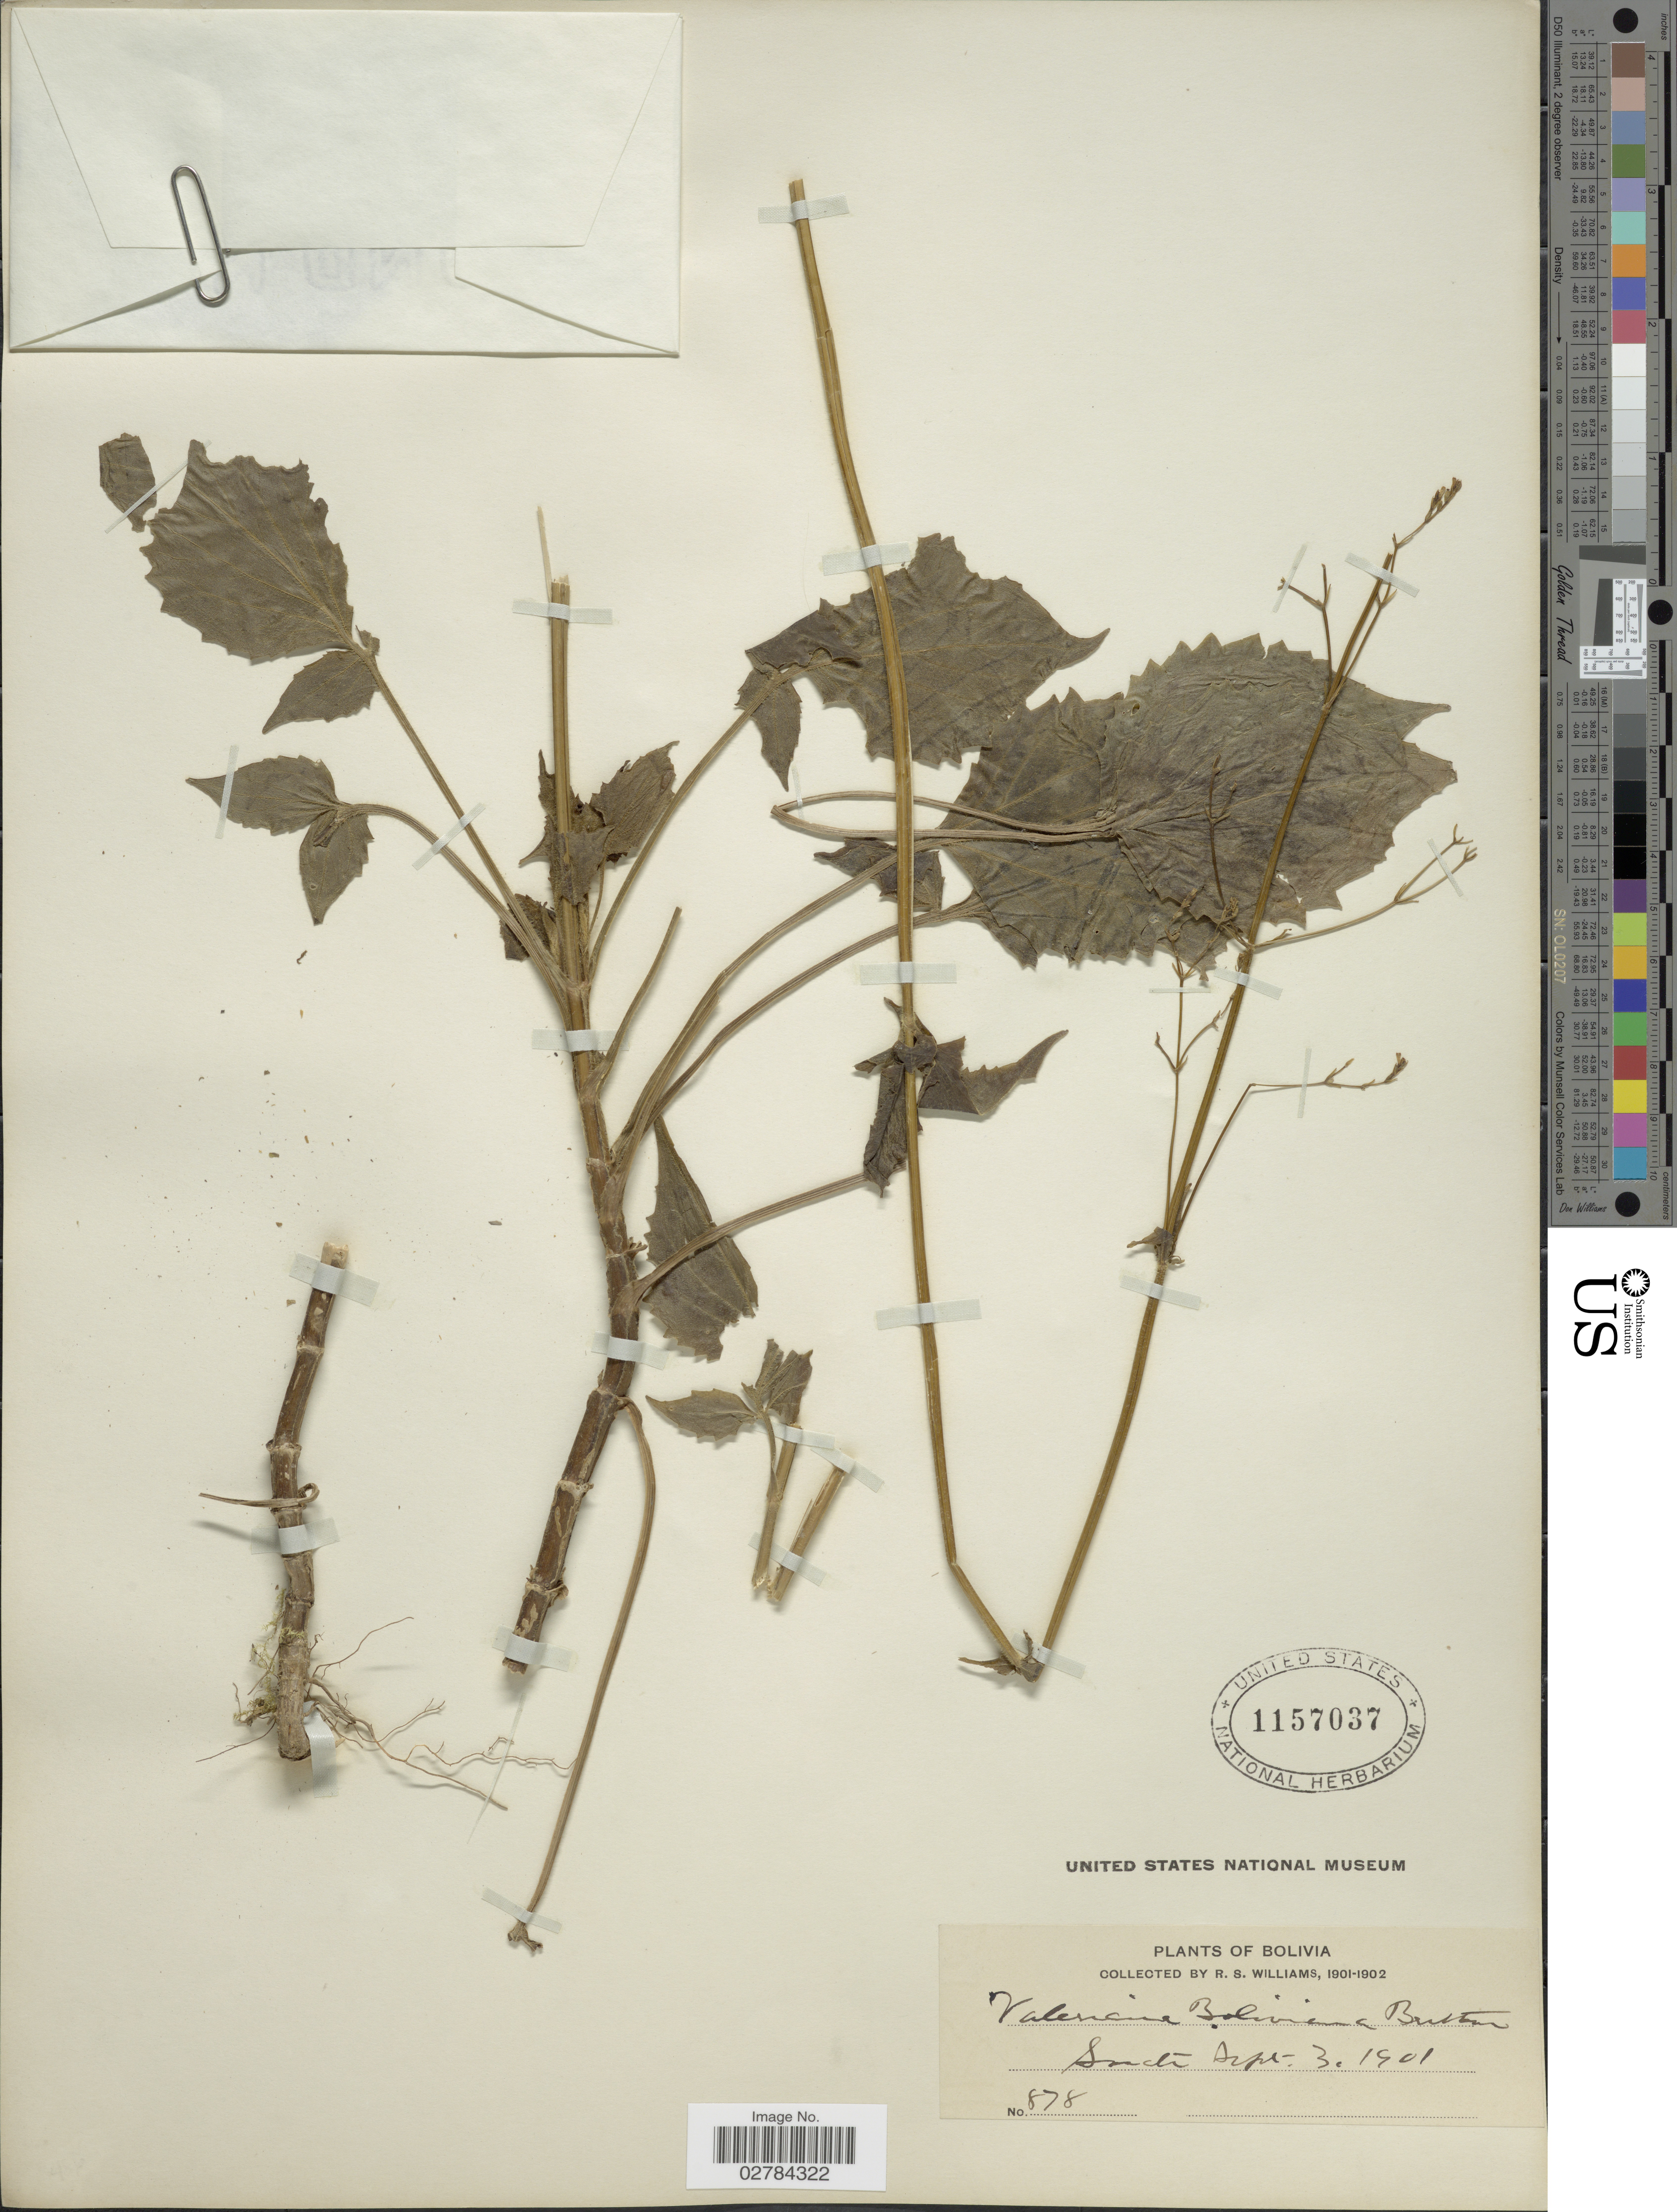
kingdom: Plantae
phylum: Tracheophyta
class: Magnoliopsida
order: Dipsacales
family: Caprifoliaceae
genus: Valeriana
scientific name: Valeriana boliviana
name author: Britton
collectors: R. S. Williams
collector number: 878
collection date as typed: Sept. 3, 1901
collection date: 1901-09-03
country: Bolivia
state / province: La Páz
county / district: Larecaja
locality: Sorata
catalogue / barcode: US 1157037